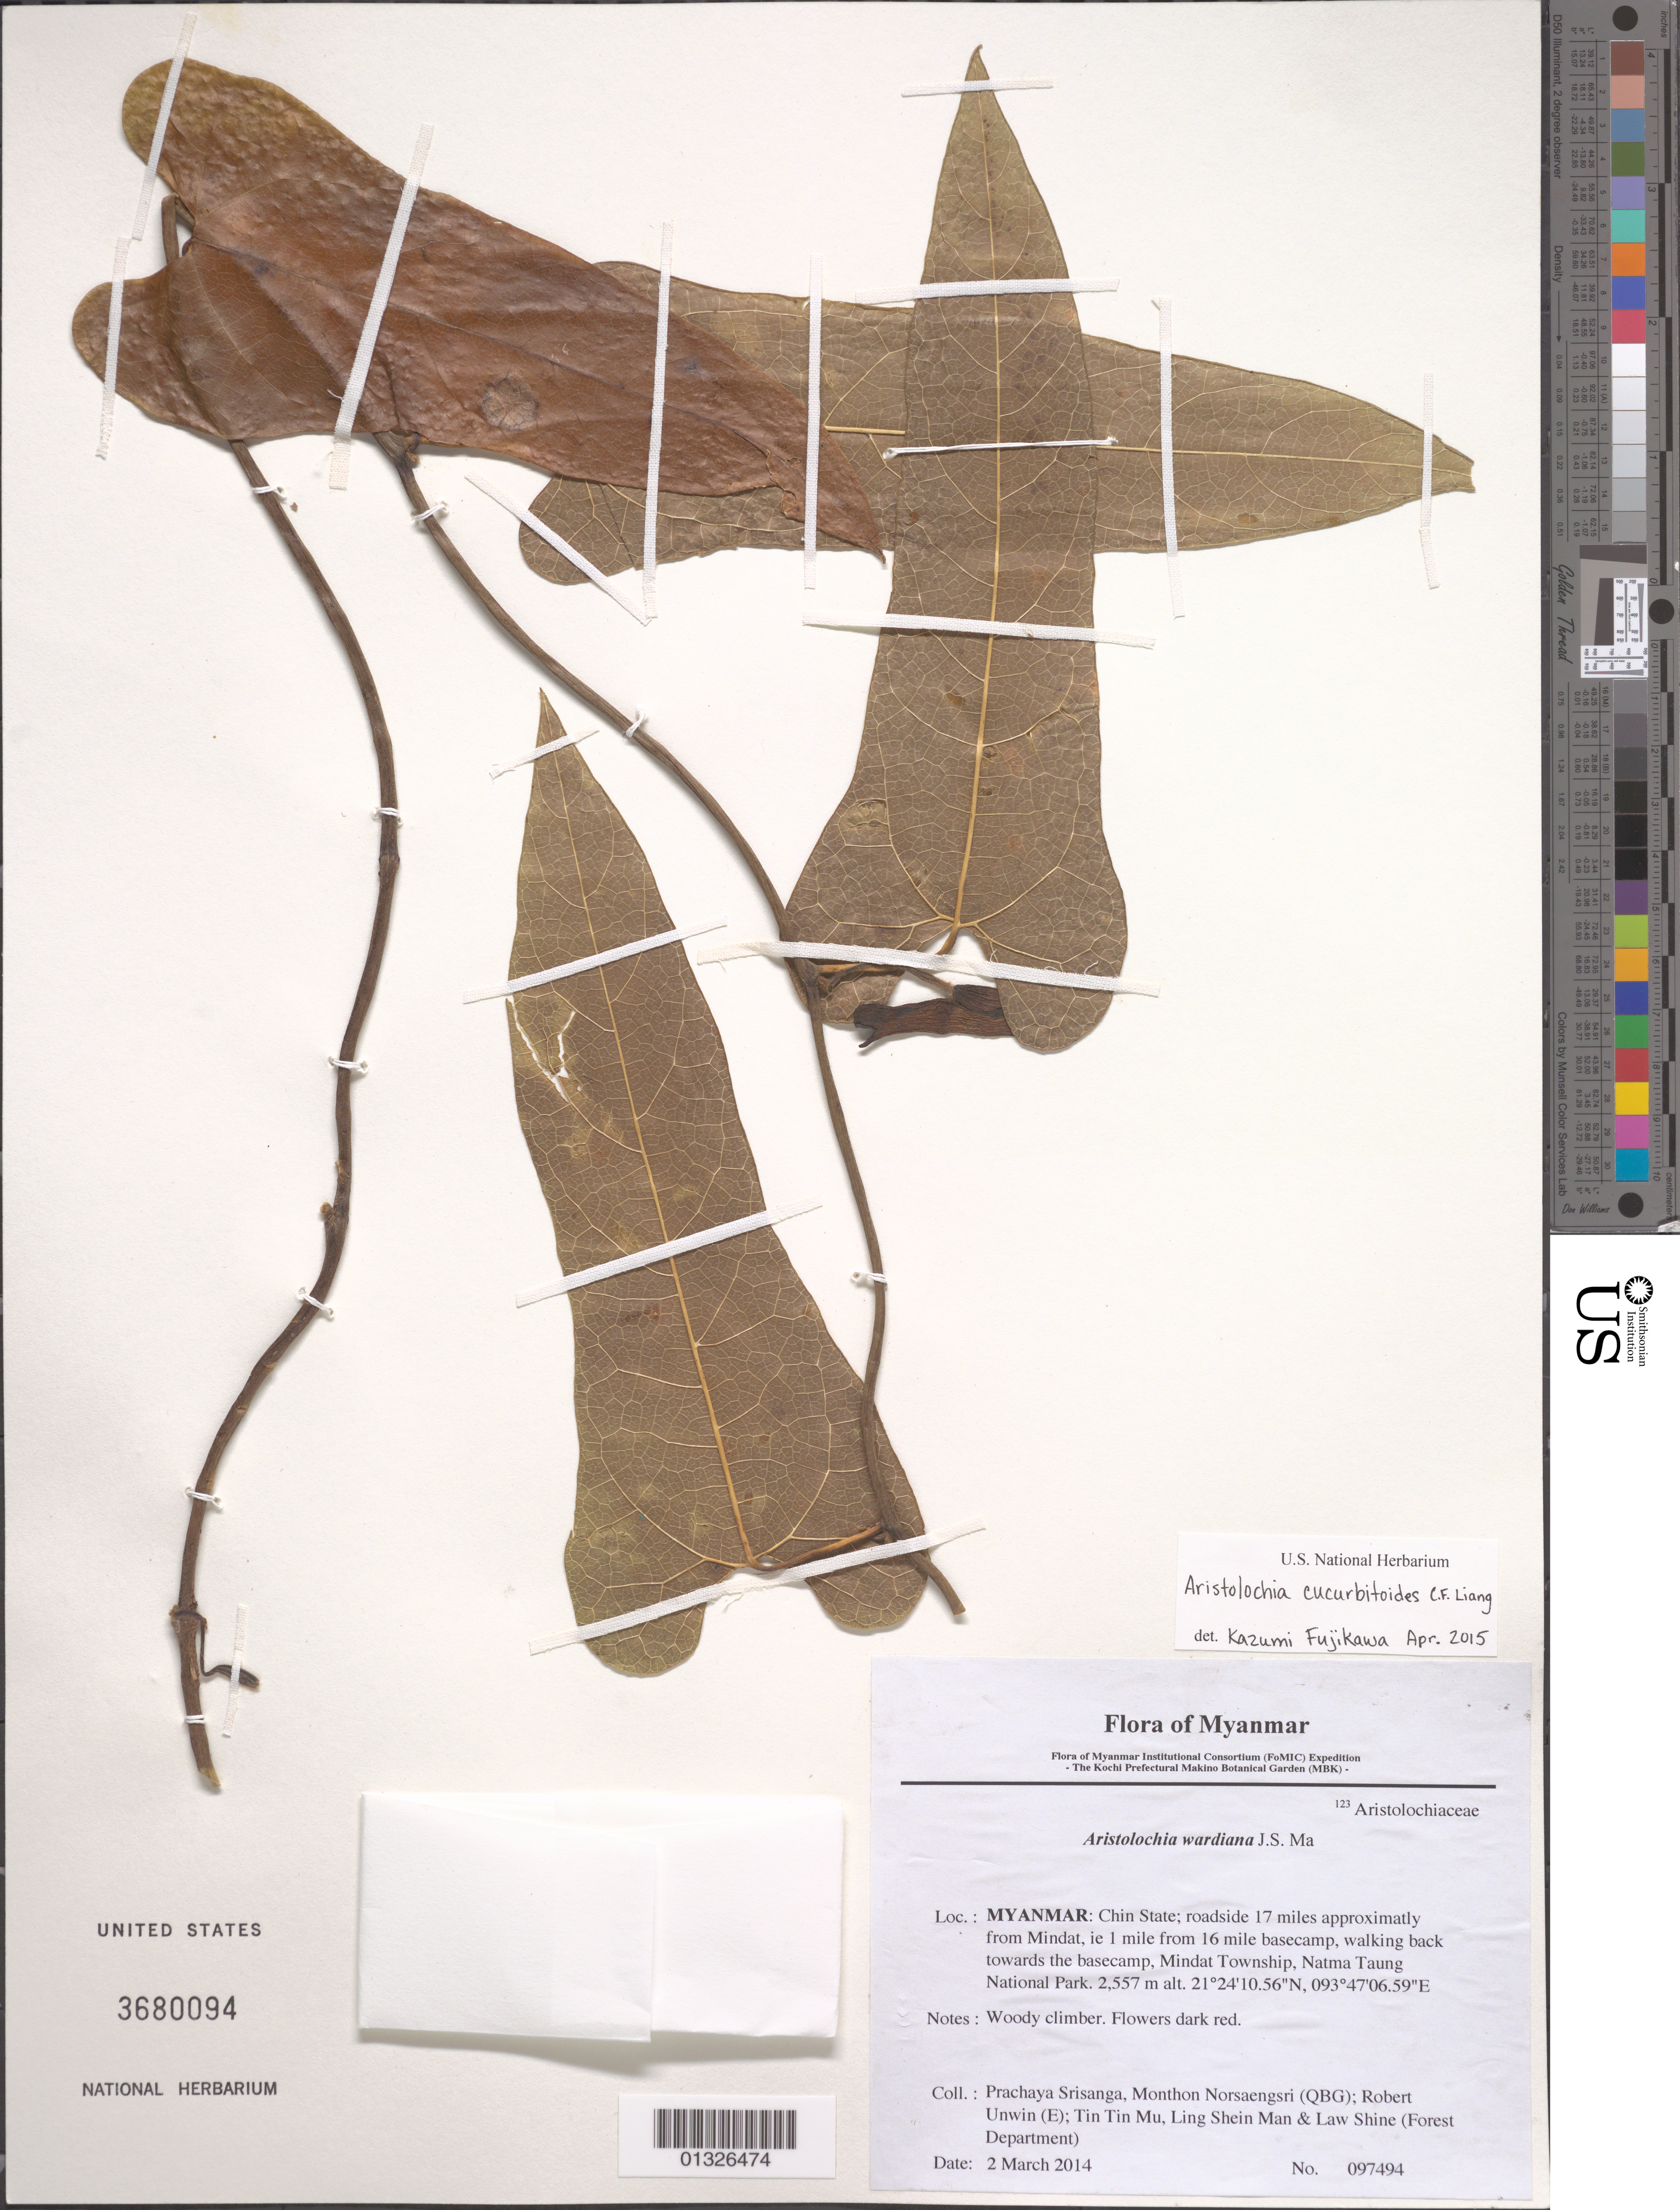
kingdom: Plantae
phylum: Tracheophyta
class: Magnoliopsida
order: Piperales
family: Aristolochiaceae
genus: Aristolochia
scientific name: Aristolochia cucurbitoides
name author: C.F. Liang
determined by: Fujikawa, Kazumi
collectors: P. Srisanga, M. Norsaengsri, R. Unwin, Tin Tin Mu, Ling Shein Man & L. Shine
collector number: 97494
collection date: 2014-03-02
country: Myanmar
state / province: Chin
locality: Roadside 17 miles approximatly from Mindat, ie 1 mile from 16 mile basecamp, walking back towards the basecamp, Mindat Township, Natma Taung National Park.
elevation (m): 2557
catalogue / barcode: US 3680094